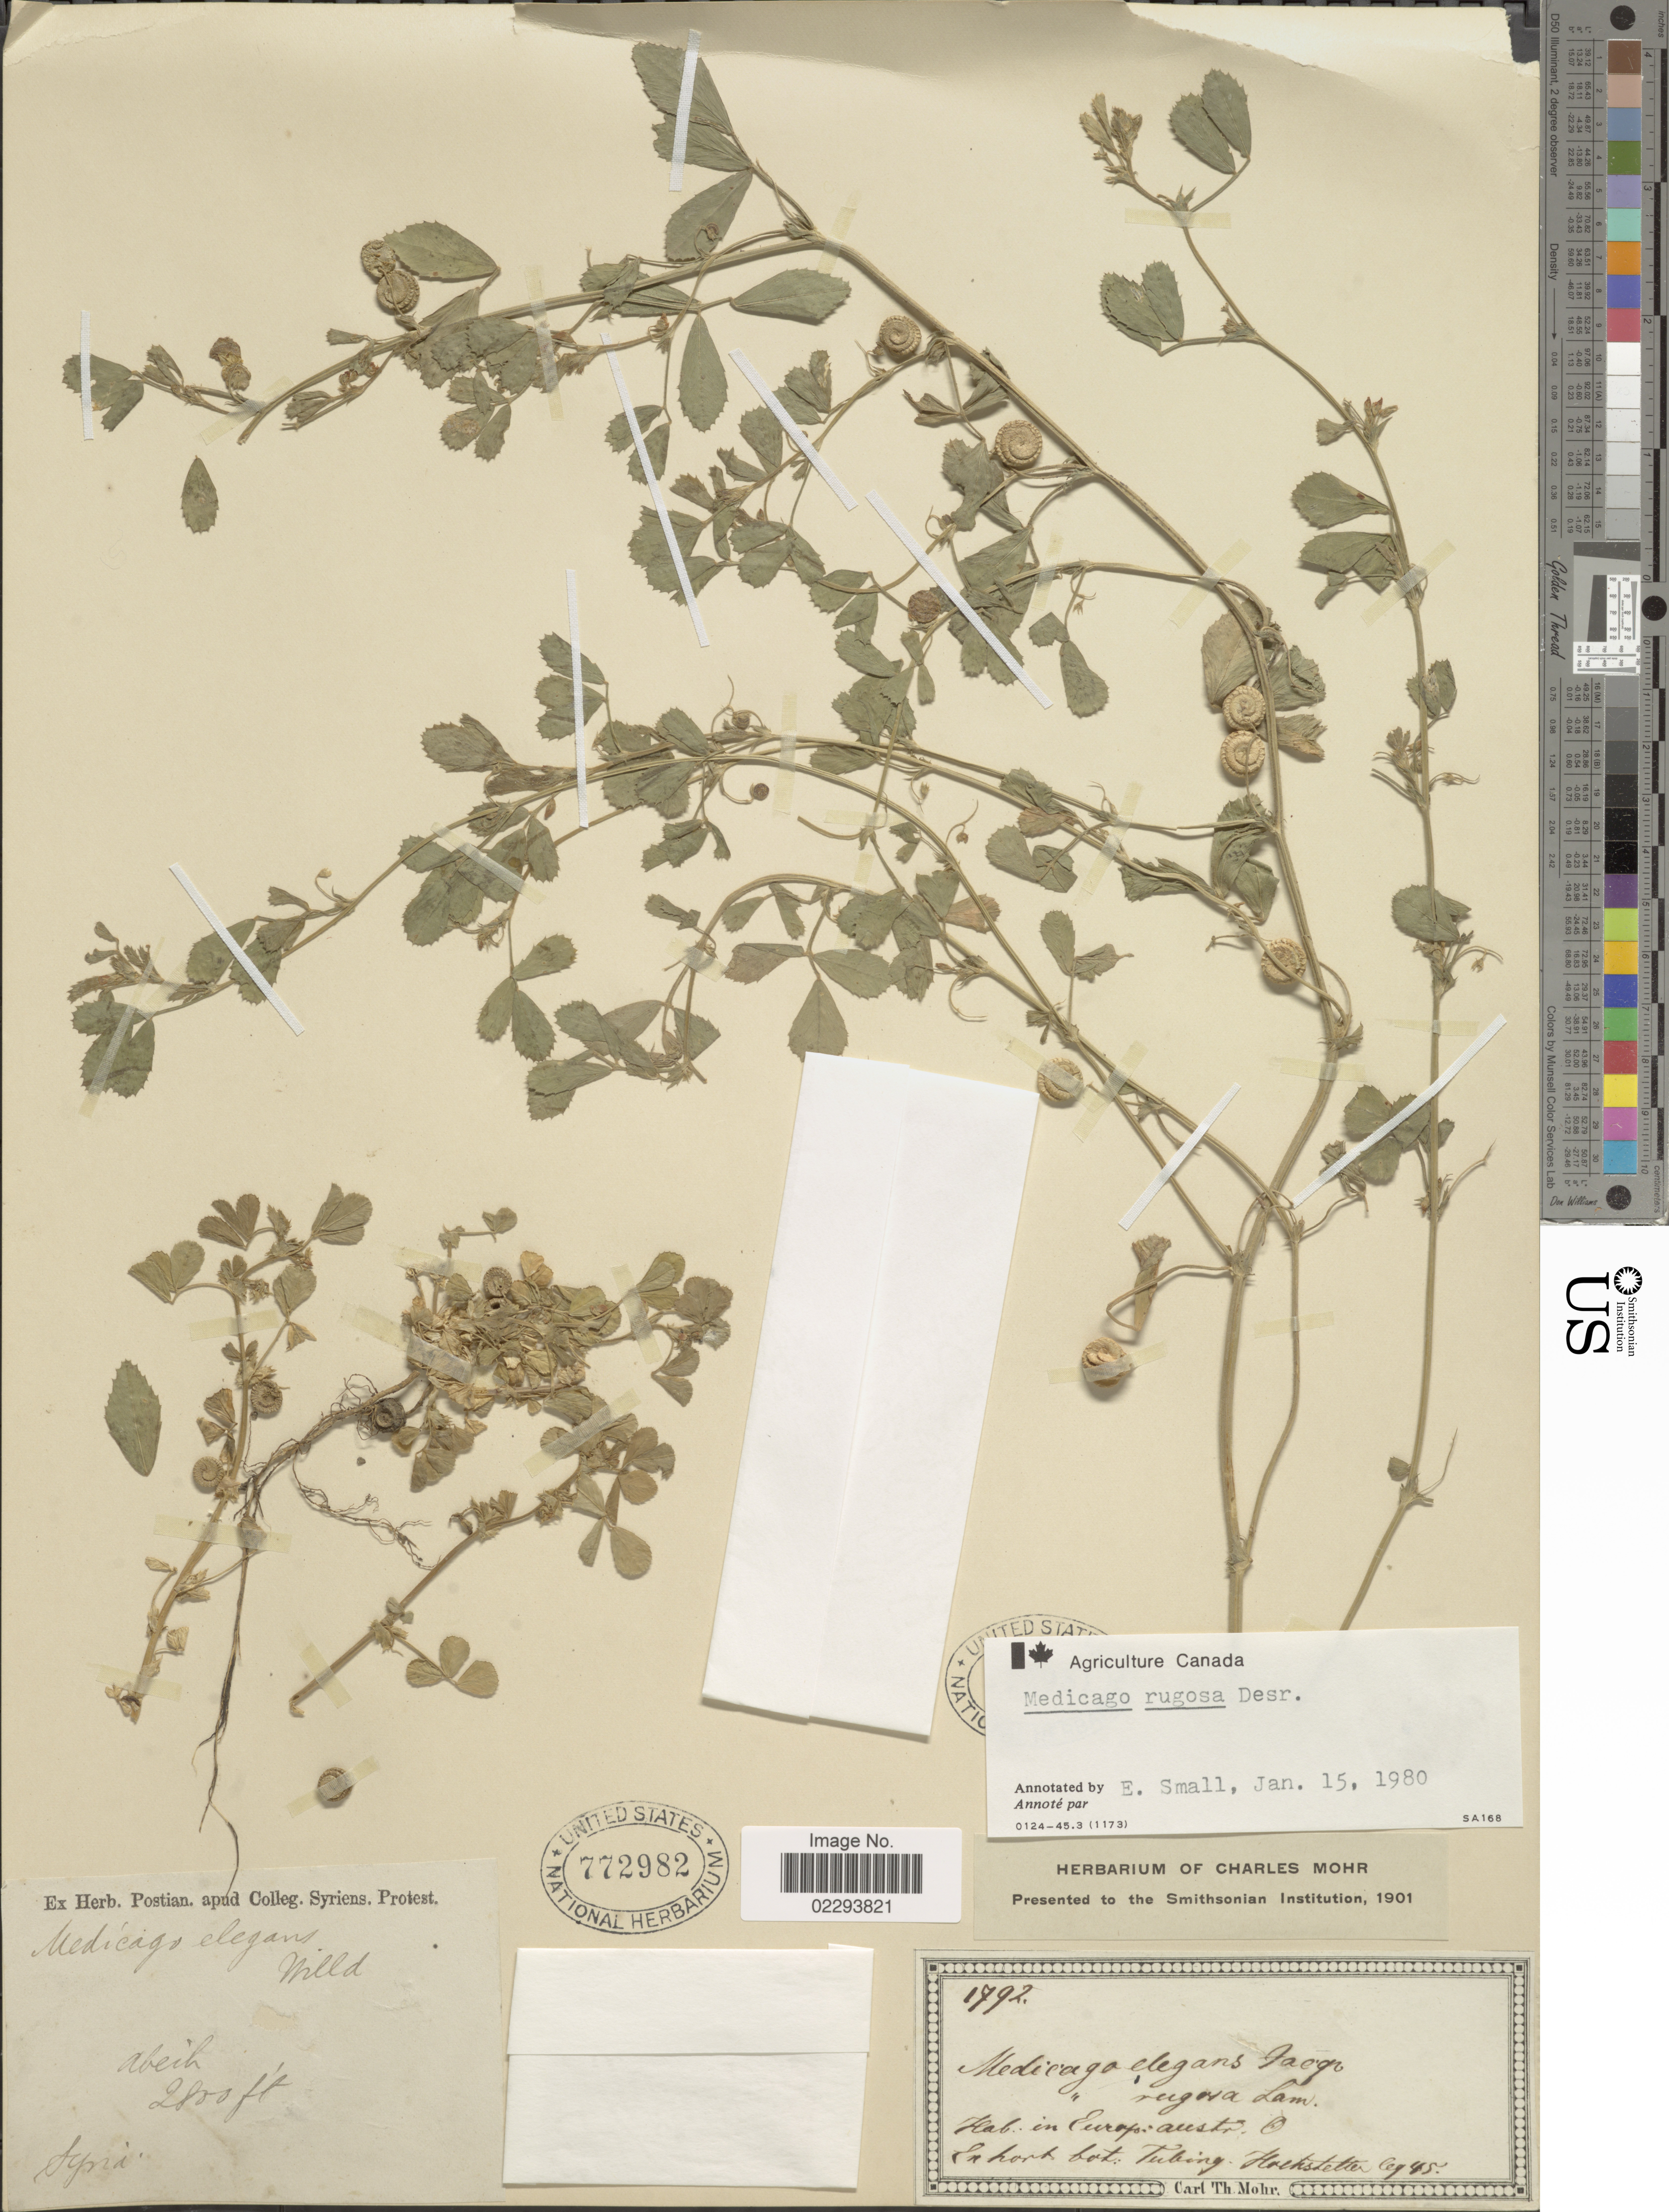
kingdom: Plantae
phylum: Tracheophyta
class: Magnoliopsida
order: Fabales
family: Fabaceae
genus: Medicago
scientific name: Medicago rugosa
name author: Desr.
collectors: -. Hochstetter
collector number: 1792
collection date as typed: Transcribed d/m/y: //45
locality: Europ. austr. Ex hort: bot: Tubing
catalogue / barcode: US 772982